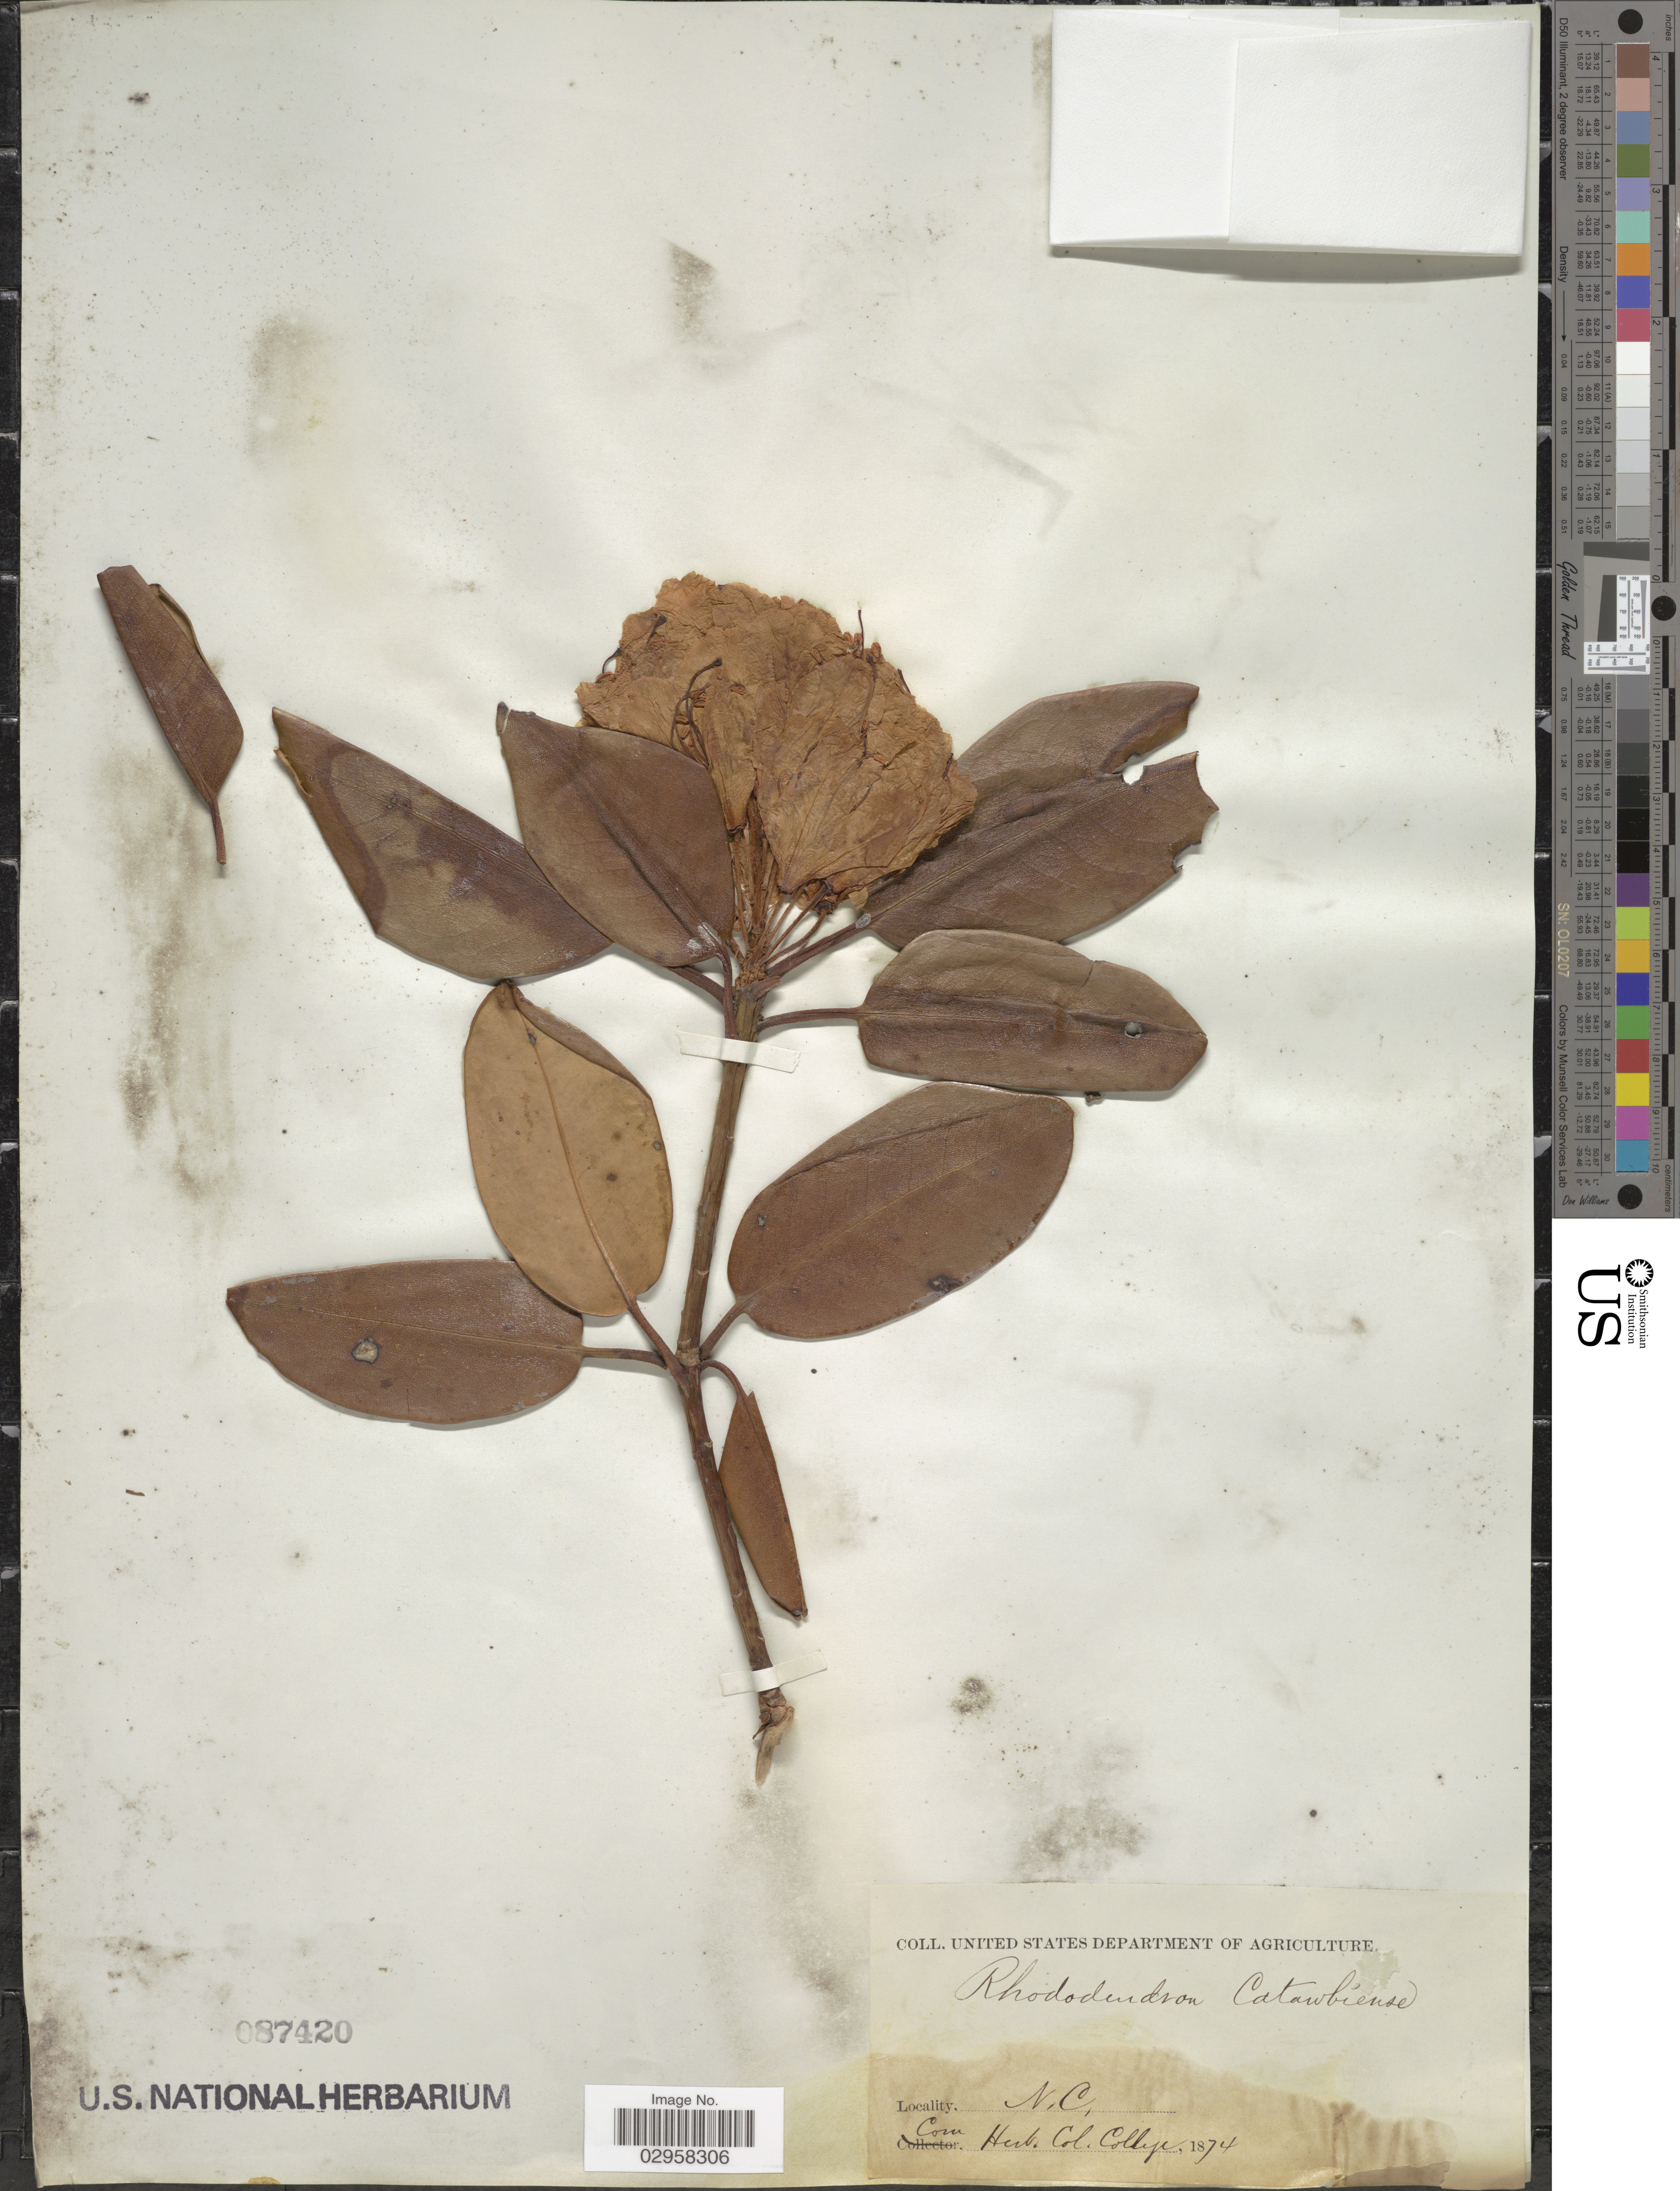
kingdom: Plantae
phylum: Tracheophyta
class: Magnoliopsida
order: Ericales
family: Ericaceae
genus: Rhododendron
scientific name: Rhododendron catawbiense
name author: Michx.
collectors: United States Department of Agriculture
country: United States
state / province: North Carolina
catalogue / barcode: US 87420